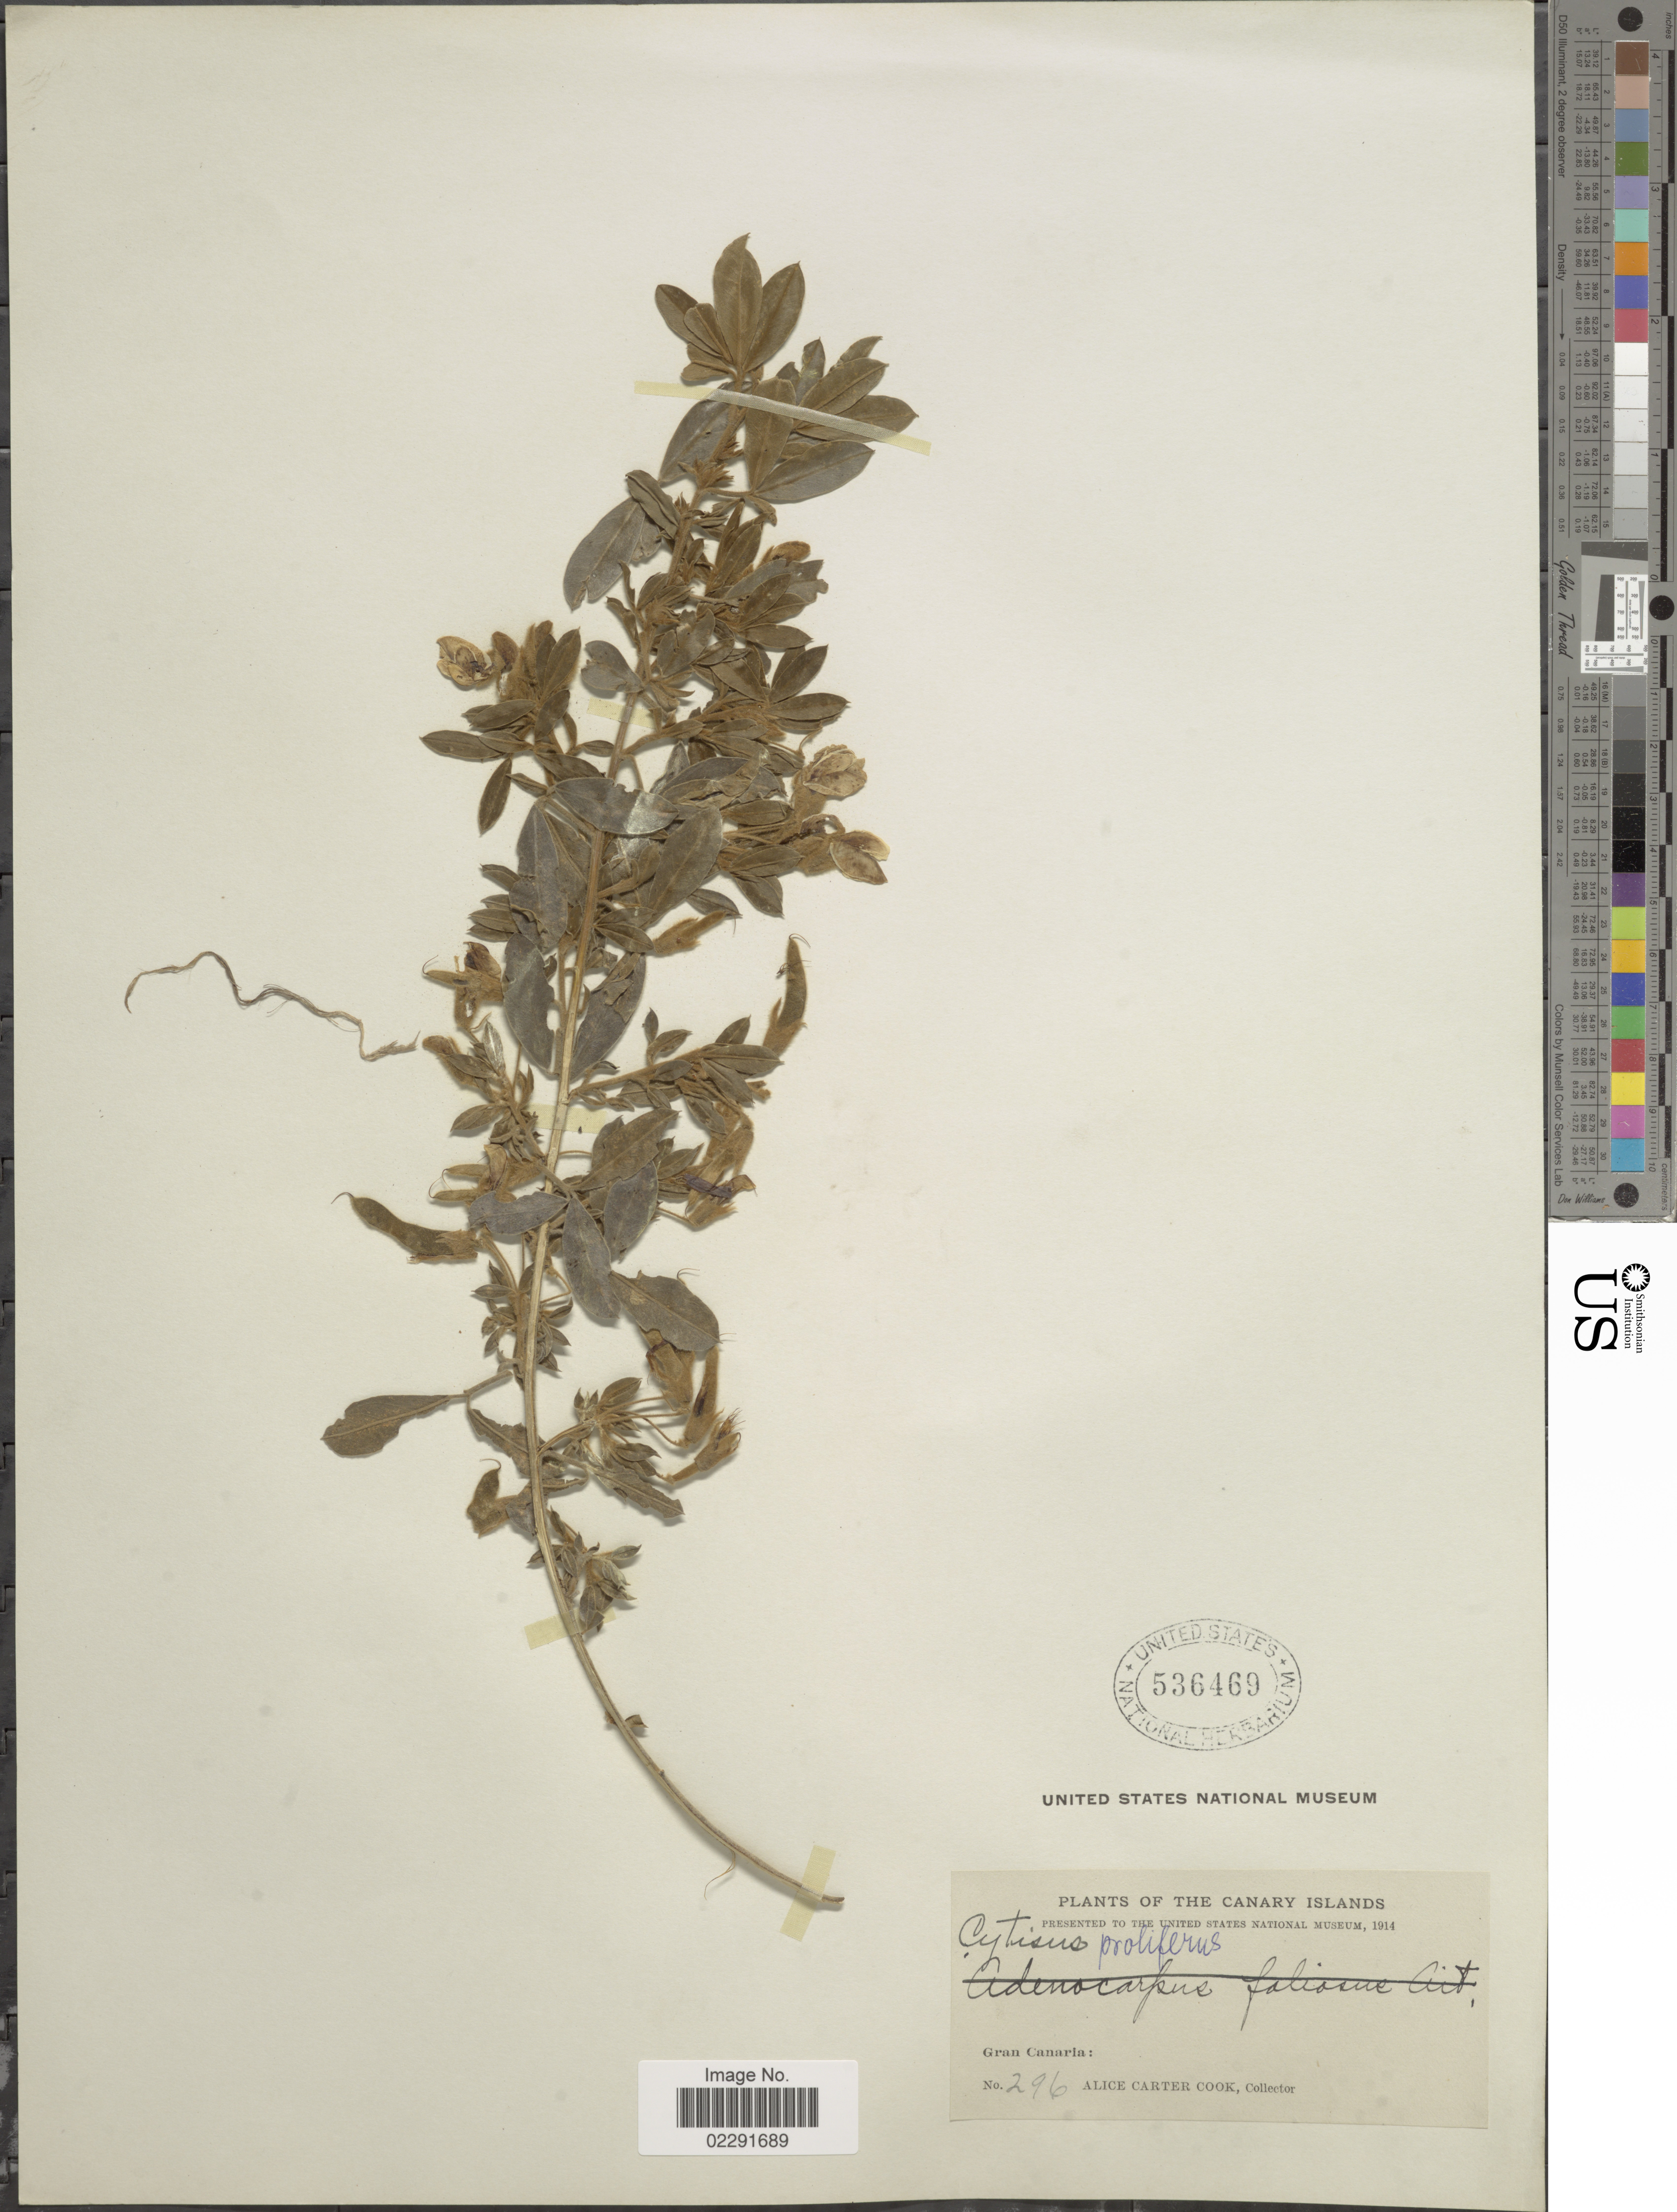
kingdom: Plantae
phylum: Tracheophyta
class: Magnoliopsida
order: Fabales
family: Fabaceae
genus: Cytisus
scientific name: Cytisus prolifer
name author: L. f.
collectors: Alice C. Cook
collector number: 296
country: Spain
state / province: Canarias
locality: Gran Canaria, Canary Islands.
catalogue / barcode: US 536469